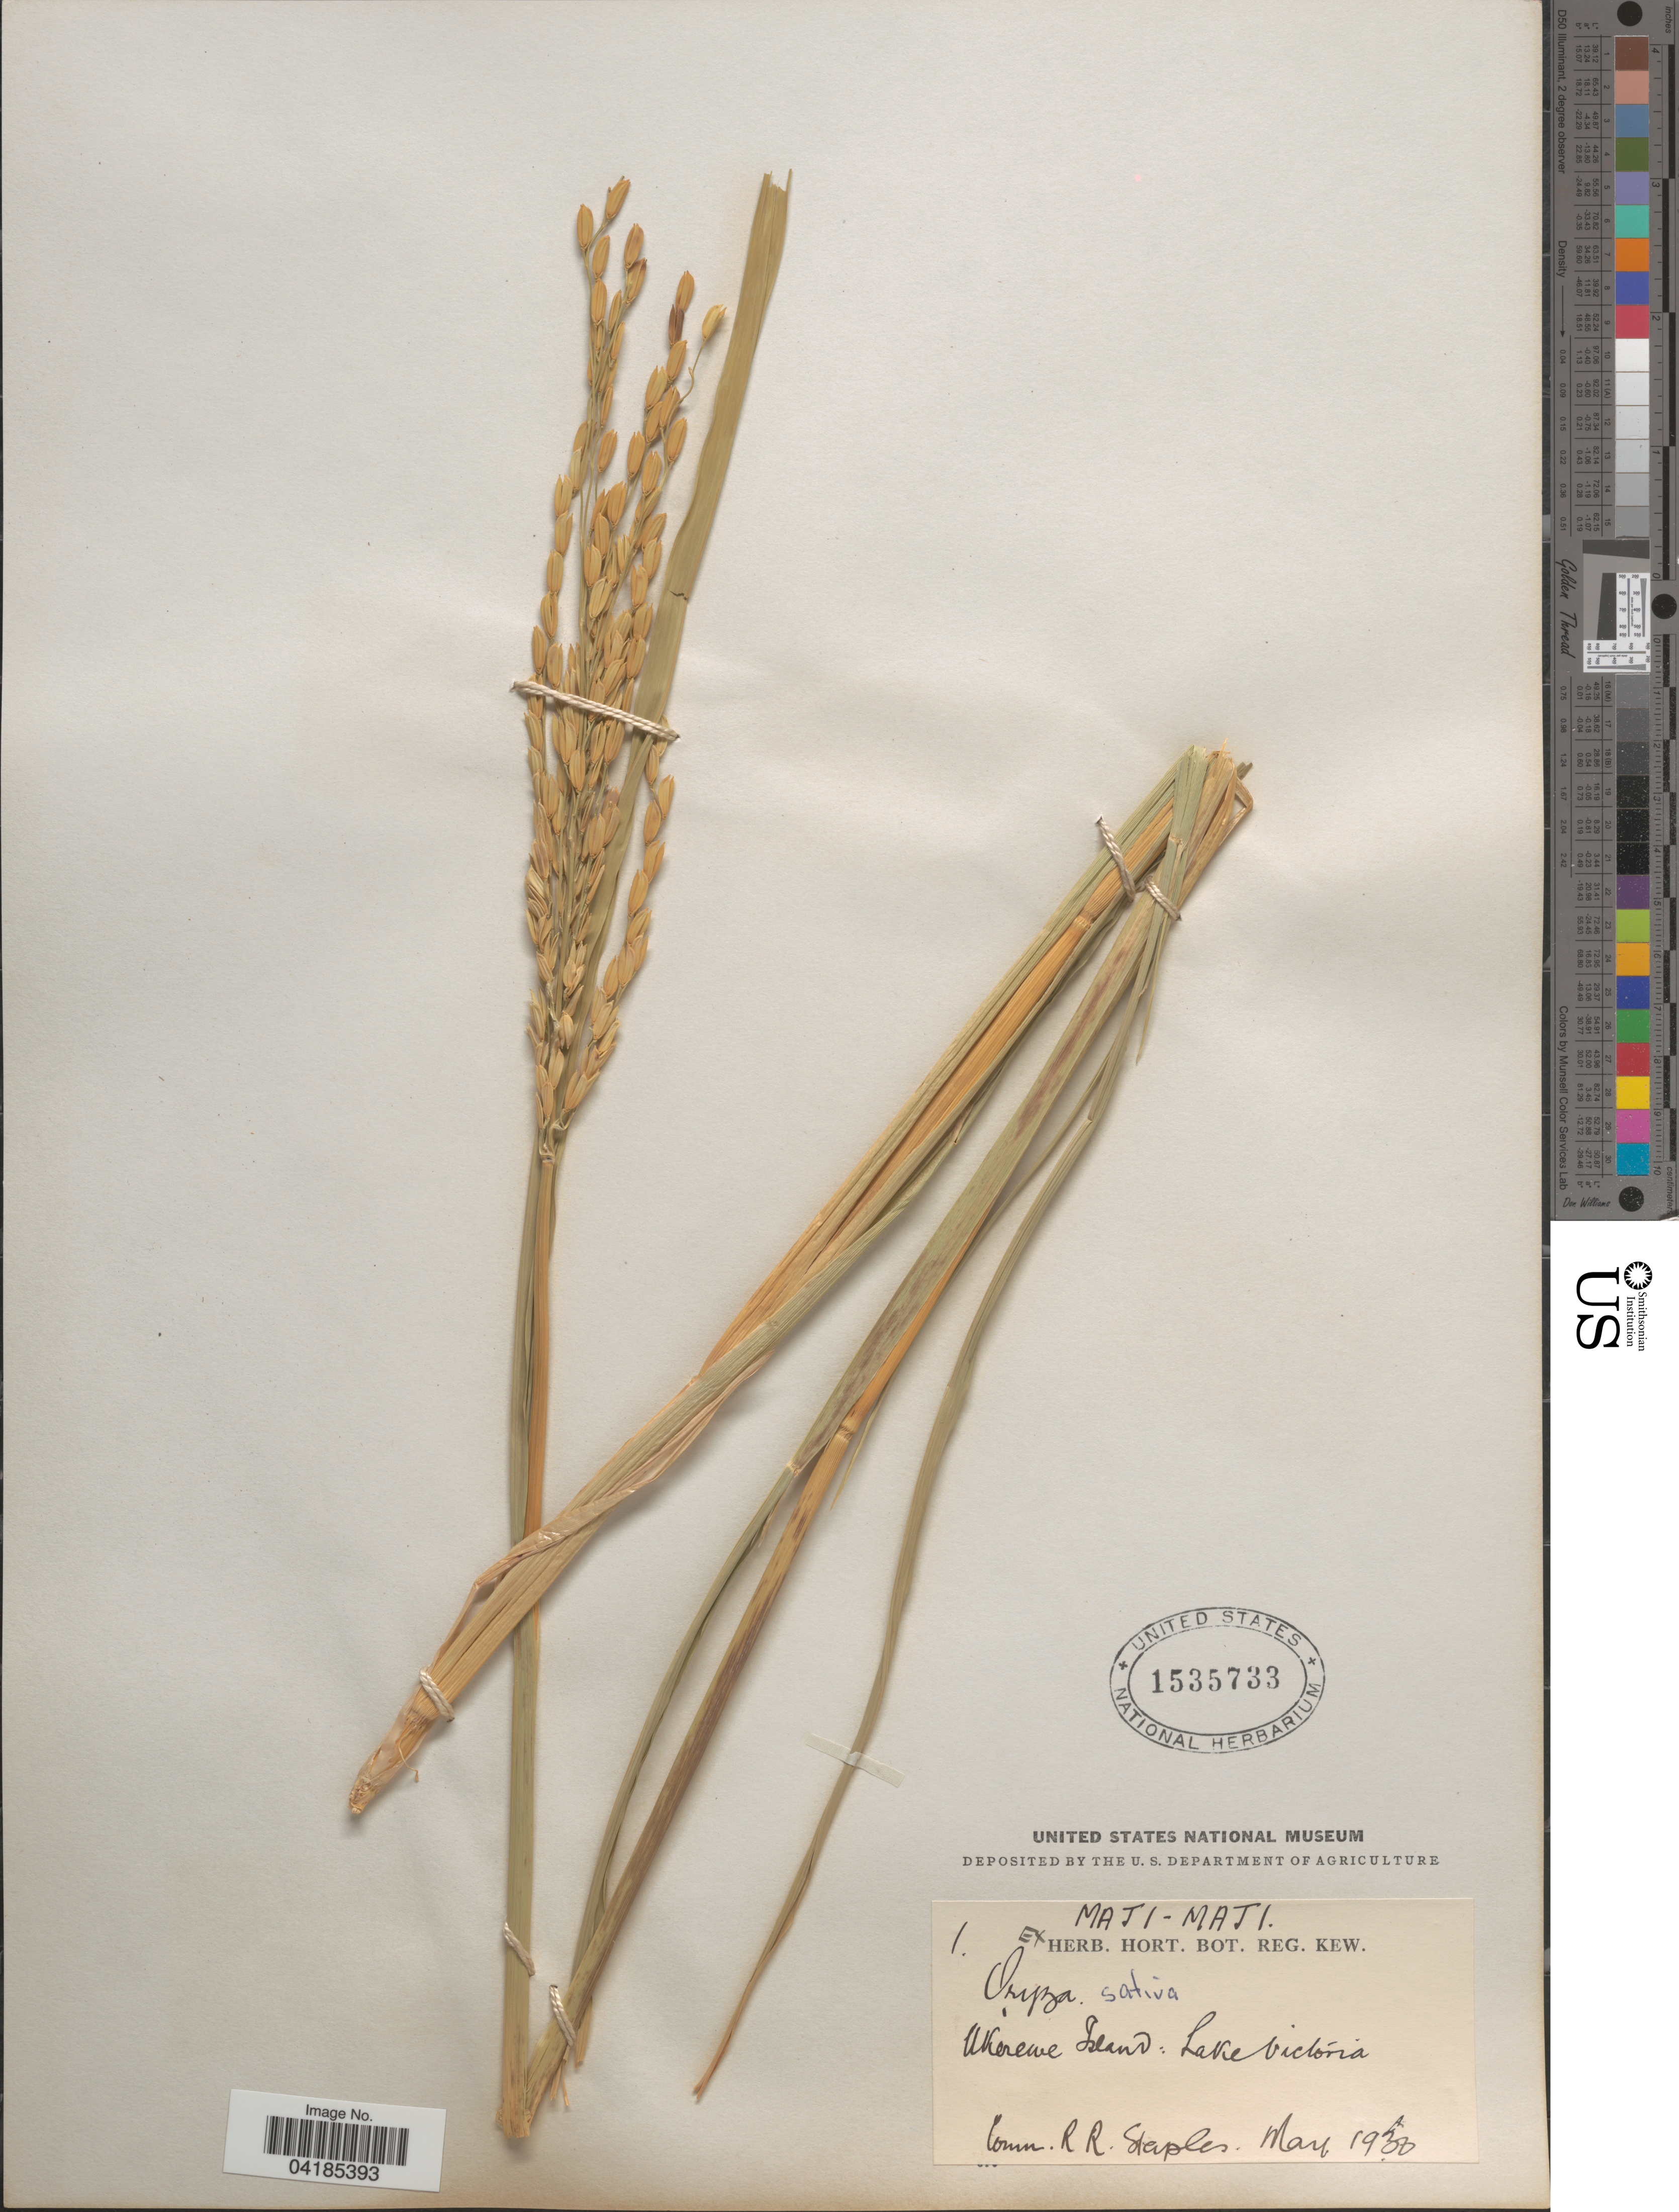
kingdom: Plantae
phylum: Tracheophyta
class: Liliopsida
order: Poales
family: Poaceae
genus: Oryza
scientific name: Oryza sativa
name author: L.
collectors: ex herb. Hort. Reg. Kew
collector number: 1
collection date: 1930-05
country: Tanzania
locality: Ukerewe Island: Lake Victoria.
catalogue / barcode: US 1535733